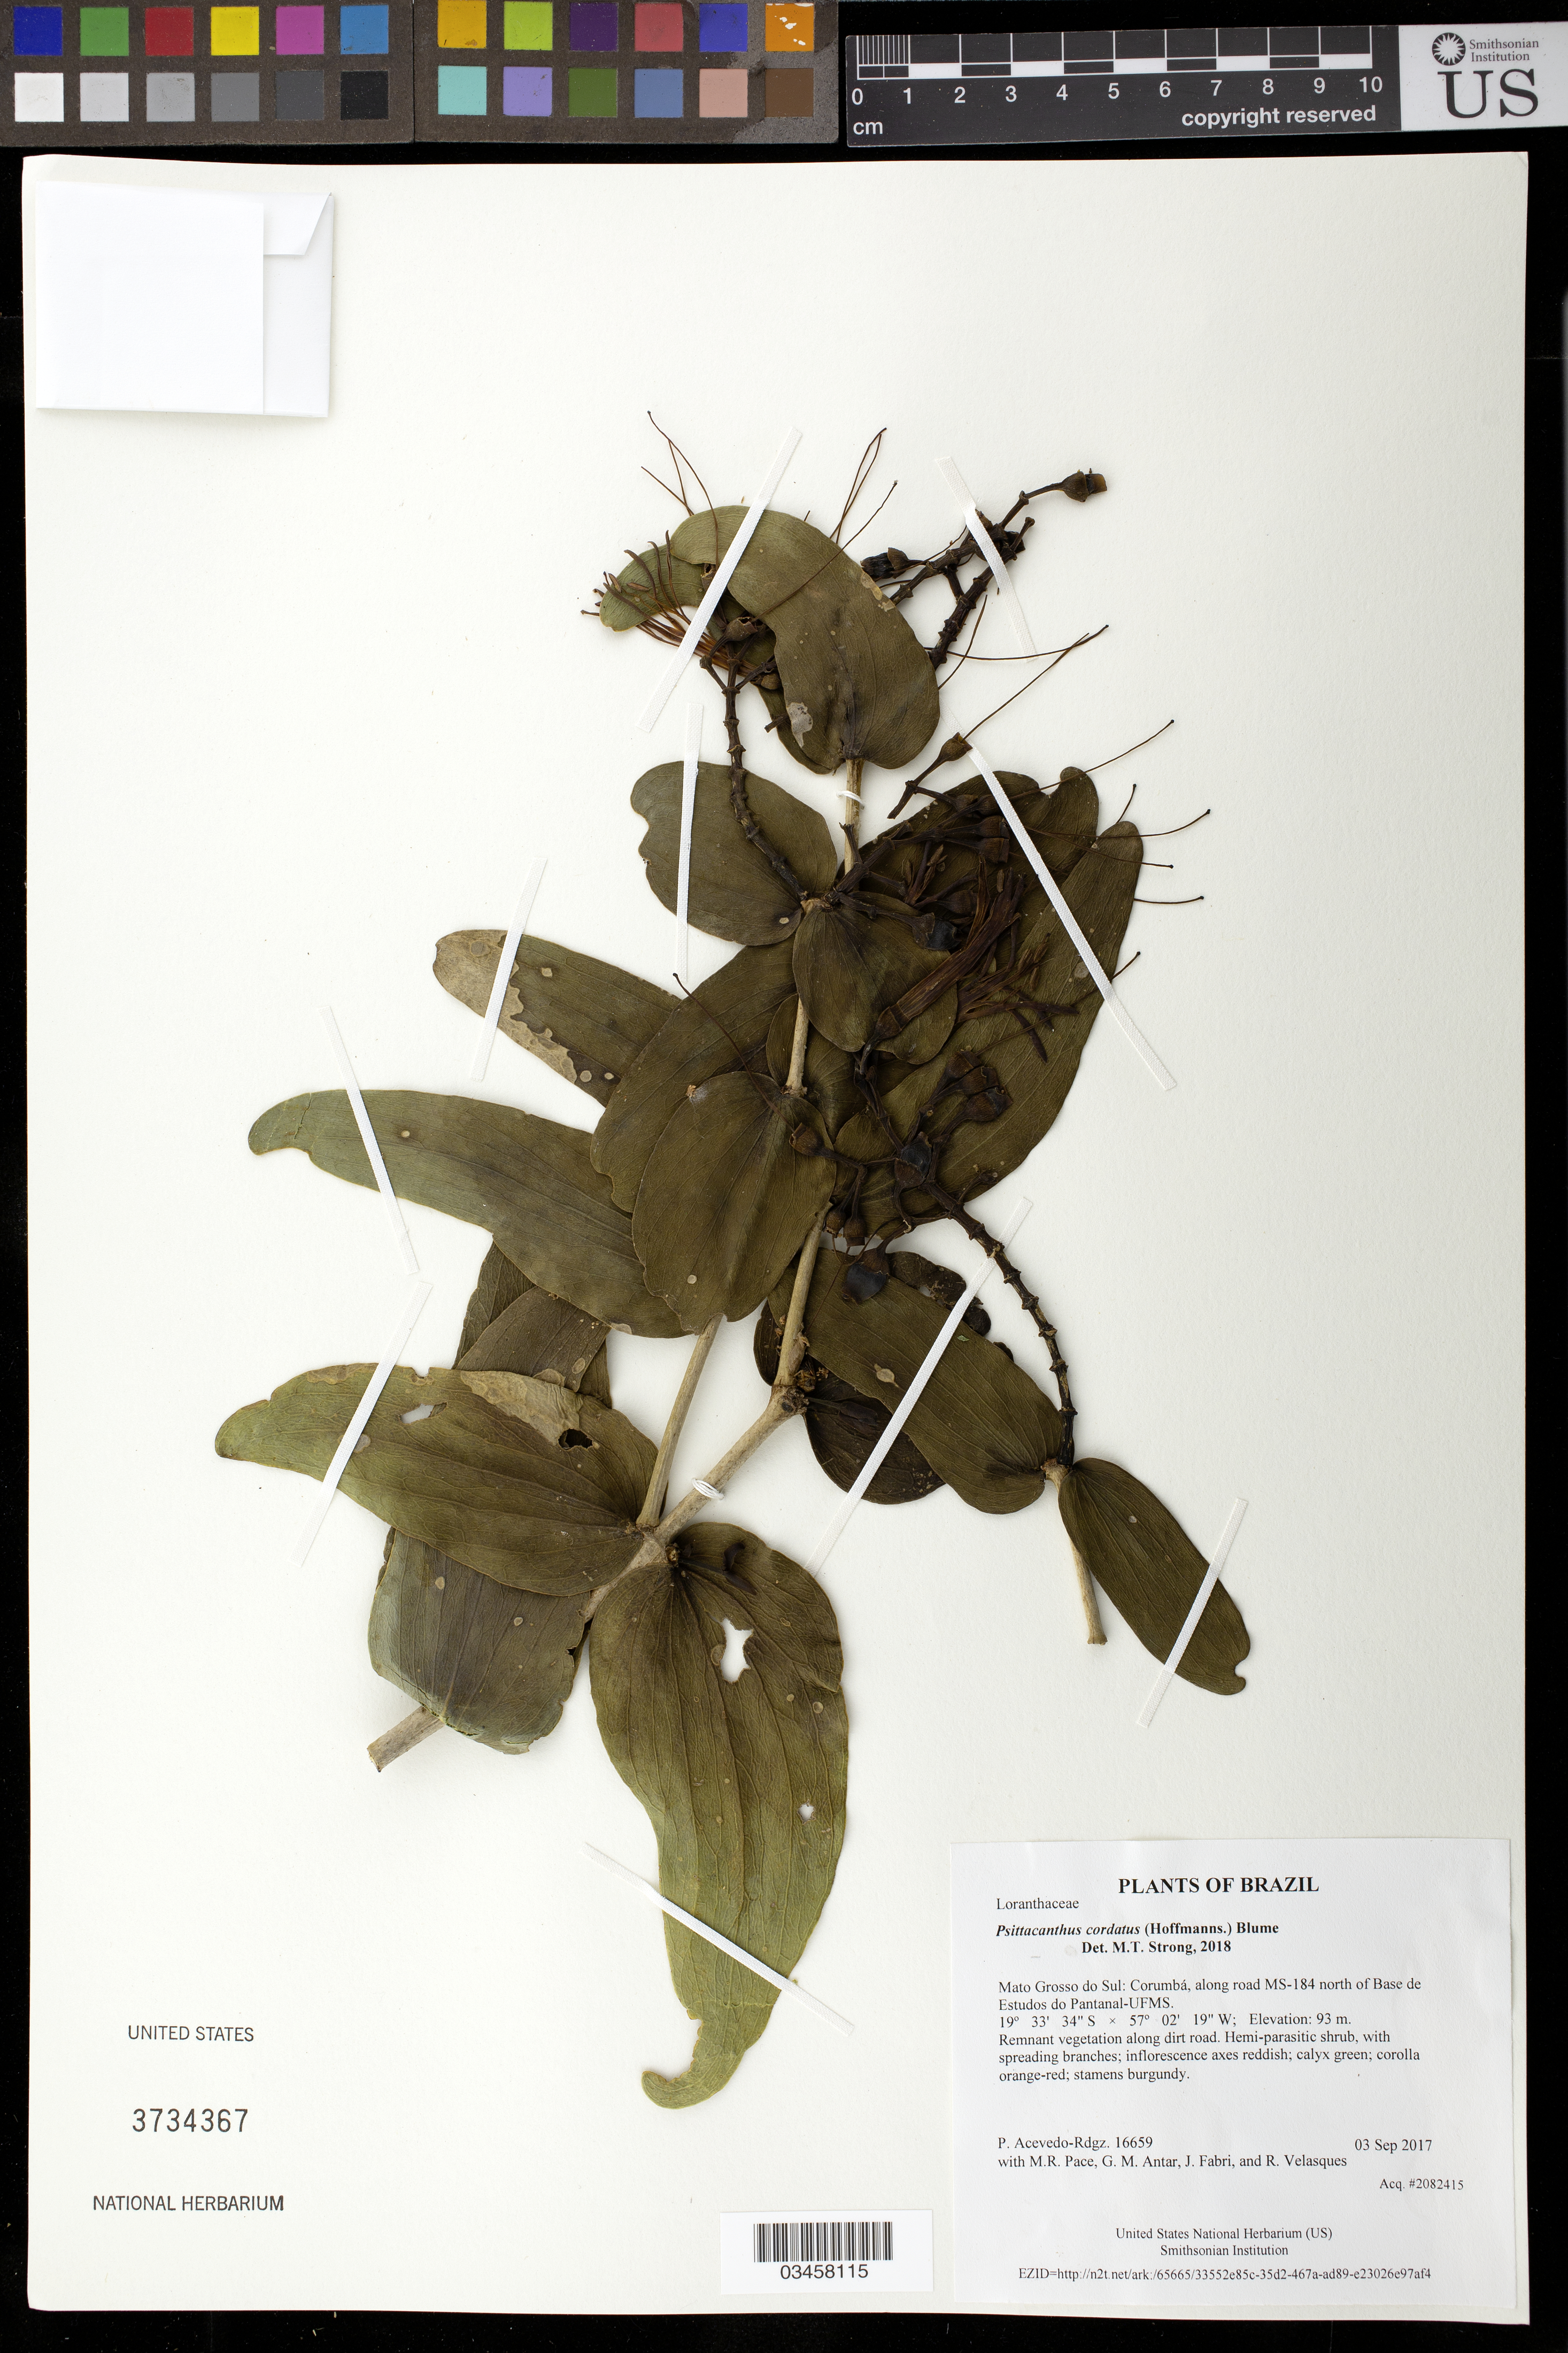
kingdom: Plantae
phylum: Tracheophyta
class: Magnoliopsida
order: Santalales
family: Loranthaceae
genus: Psittacanthus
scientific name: Psittacanthus cordatus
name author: (Hoffmanns.) Blume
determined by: Strong, Mark T., (BOT), Smithsonian Institution - National Museum of Natural History (UNITED STATES)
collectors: P. Acevedo-Rodr., M. R. Pace, G. M. Antar, J. Fabri & R. Velasques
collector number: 16659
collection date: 2017-09-03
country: Brazil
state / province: Mato Grosso do Sul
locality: Corumbá, along road MS-184 north of Base de Estudos do Pantanal-UFMS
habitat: Remnant vegetation along dirt road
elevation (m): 93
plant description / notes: US, NY, K, MO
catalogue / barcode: US 3734367